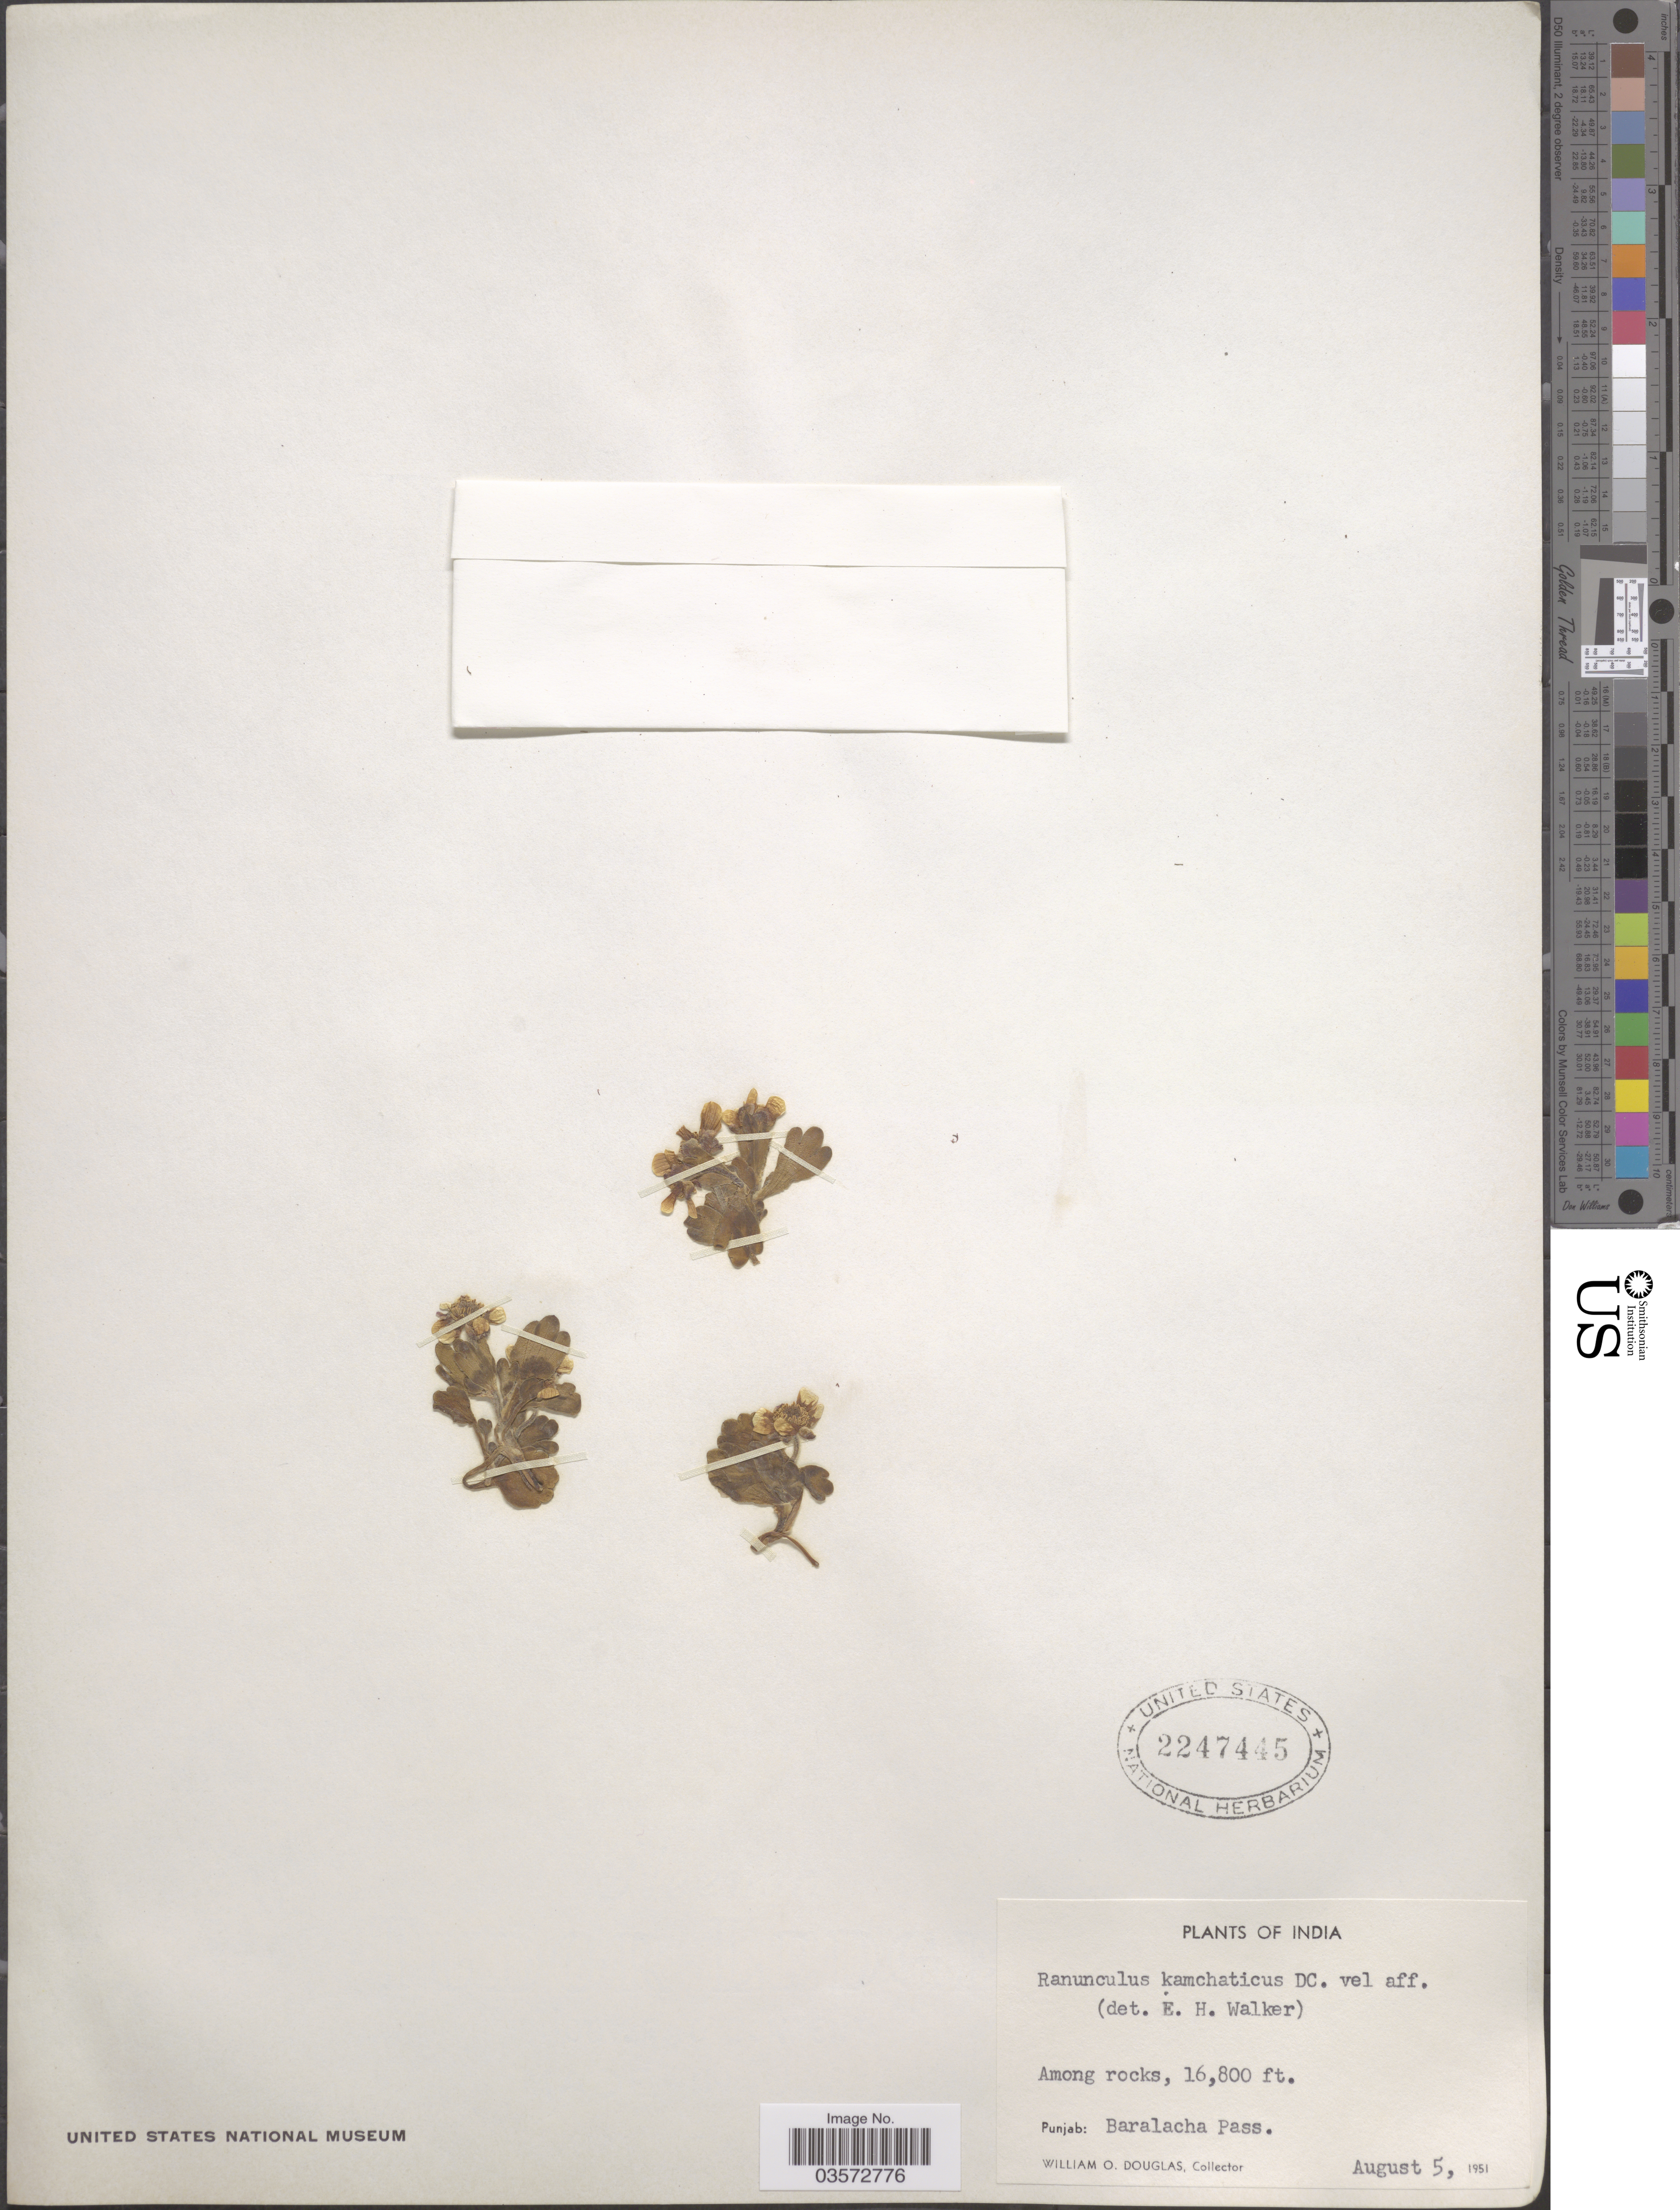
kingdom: Plantae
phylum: Tracheophyta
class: Magnoliopsida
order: Ranunculales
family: Ranunculaceae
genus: Ranunculus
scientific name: Ranunculus kamchaticus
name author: DC.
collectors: W. Douglas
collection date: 1951-08-05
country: India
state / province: Punjab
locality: Baralacha Pass.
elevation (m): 5121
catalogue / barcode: US 2247445